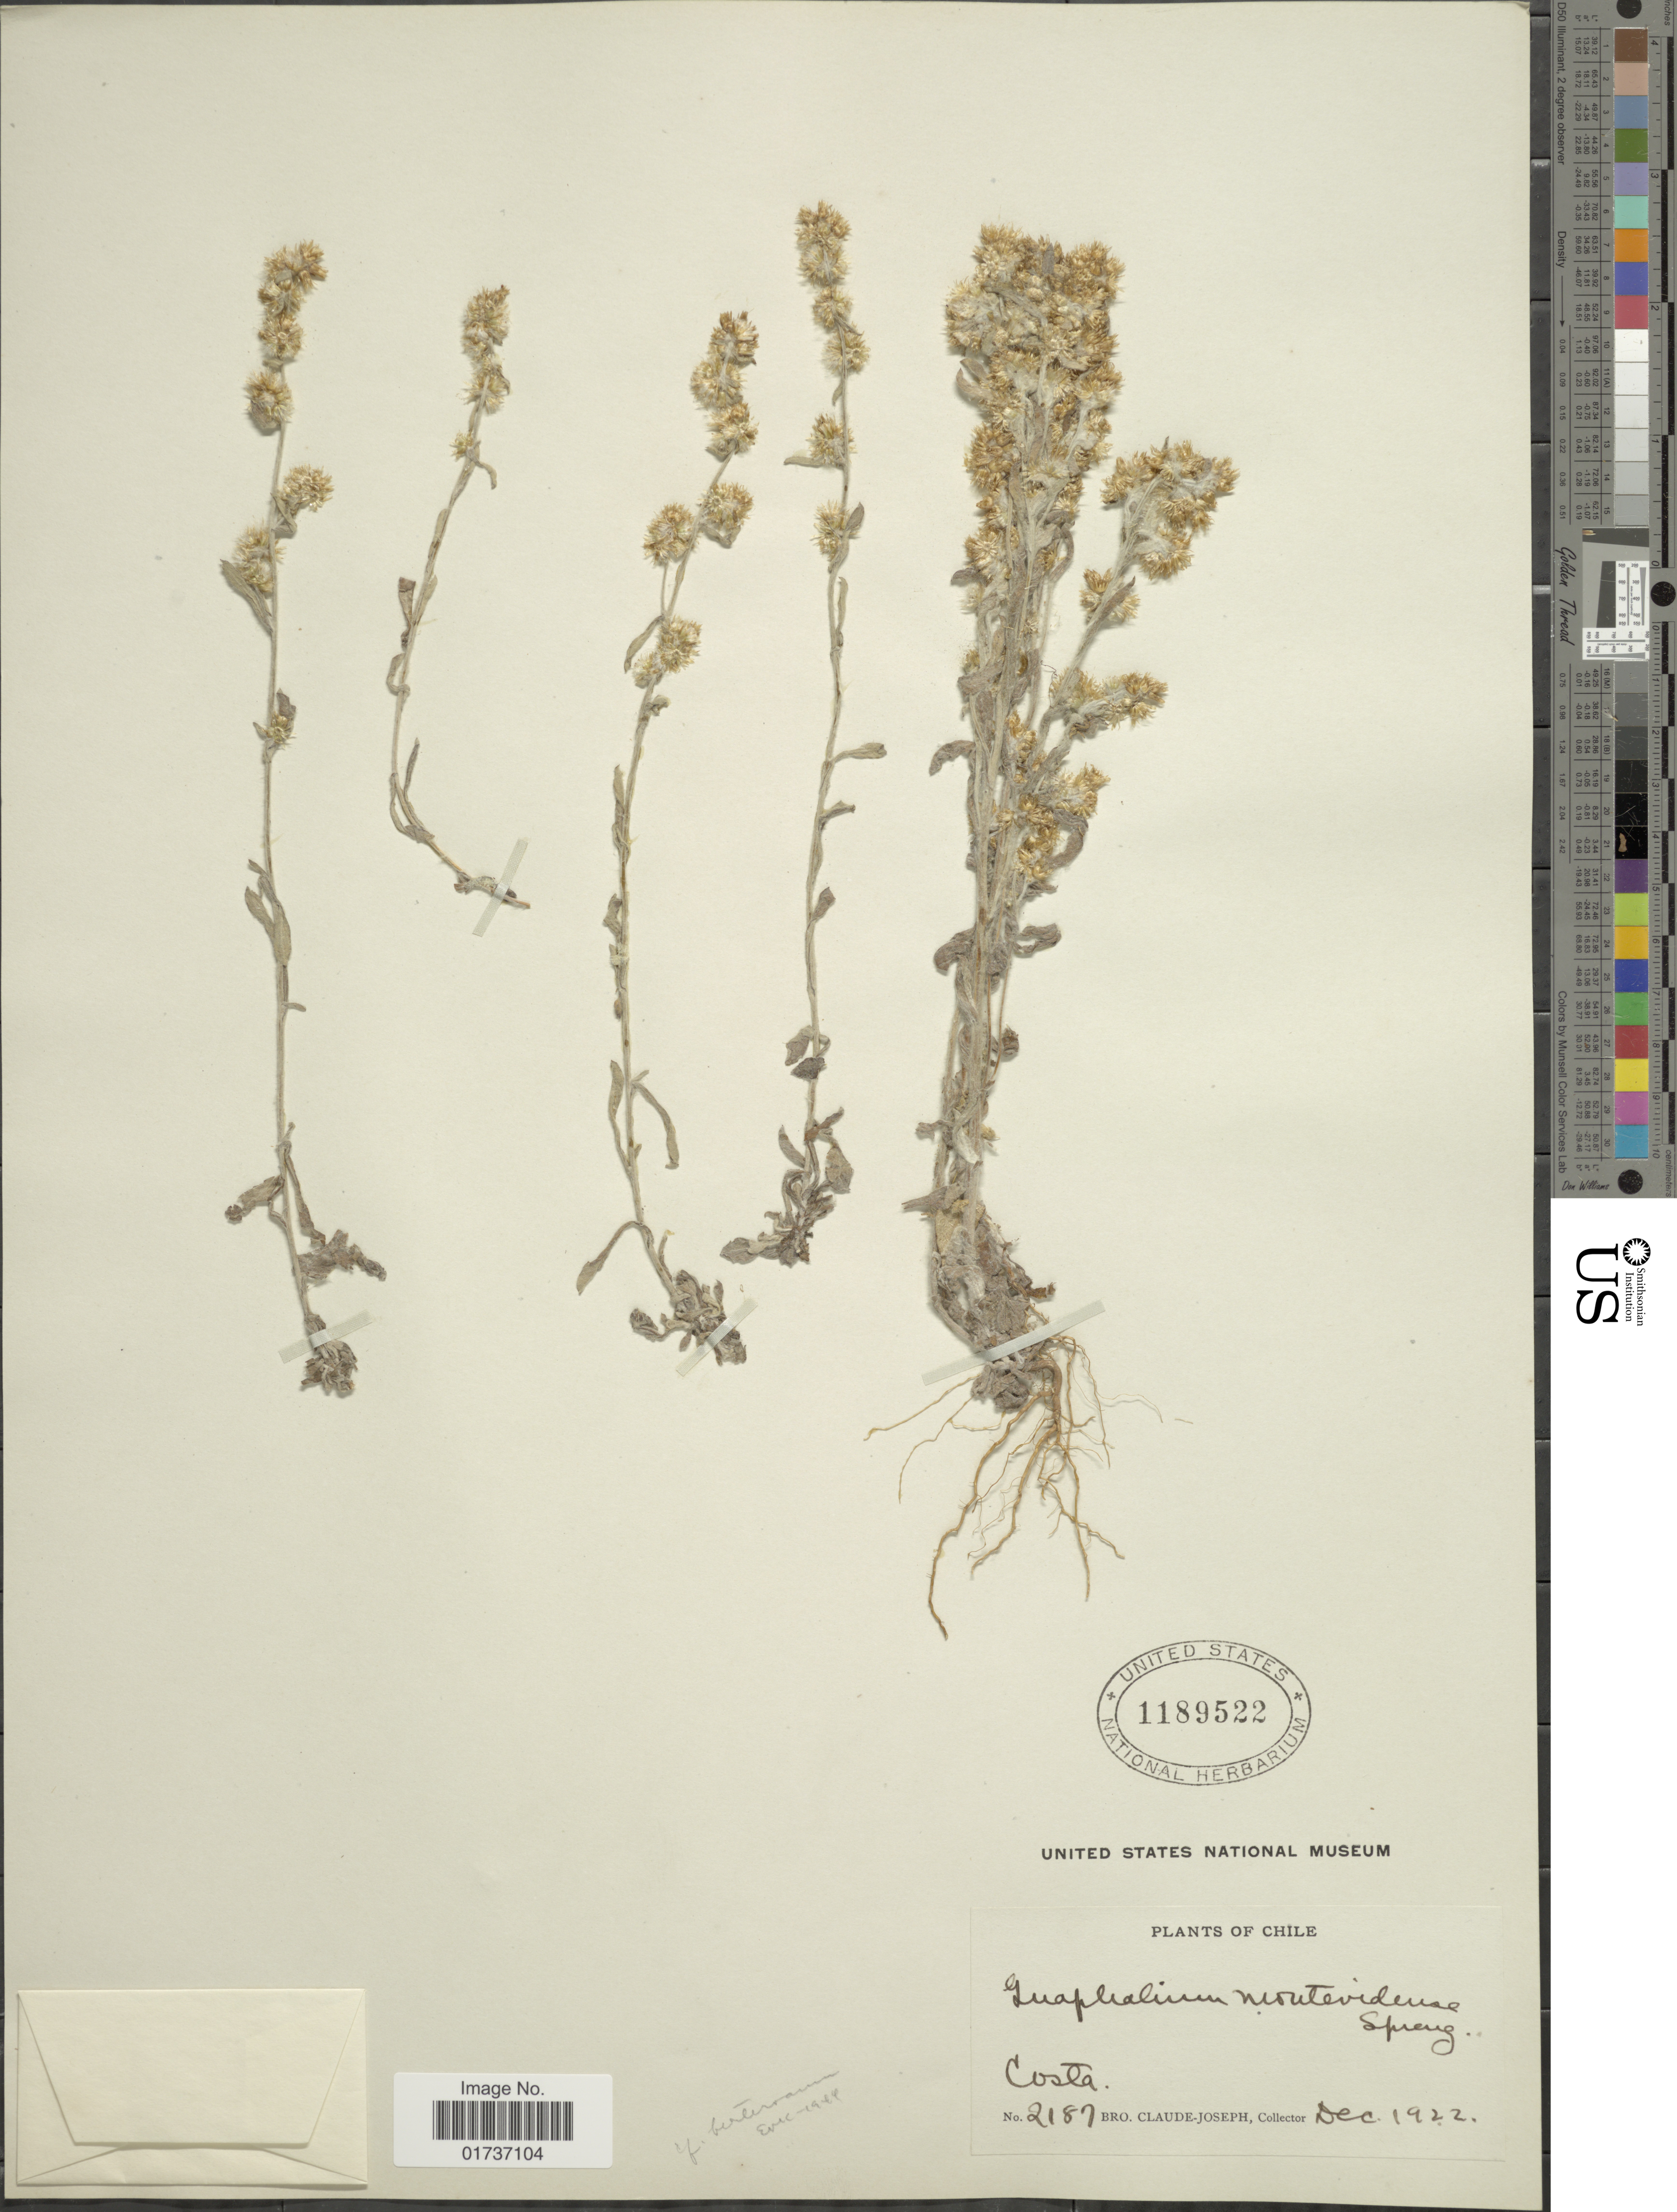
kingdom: Plantae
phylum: Tracheophyta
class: Magnoliopsida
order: Asterales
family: Asteraceae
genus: Gnaphalium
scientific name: Gnaphalium montevidense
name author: Spreng.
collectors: Bro. Claude-Joseph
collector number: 2187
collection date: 1922-12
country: Chile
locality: Costa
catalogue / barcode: US 1189522